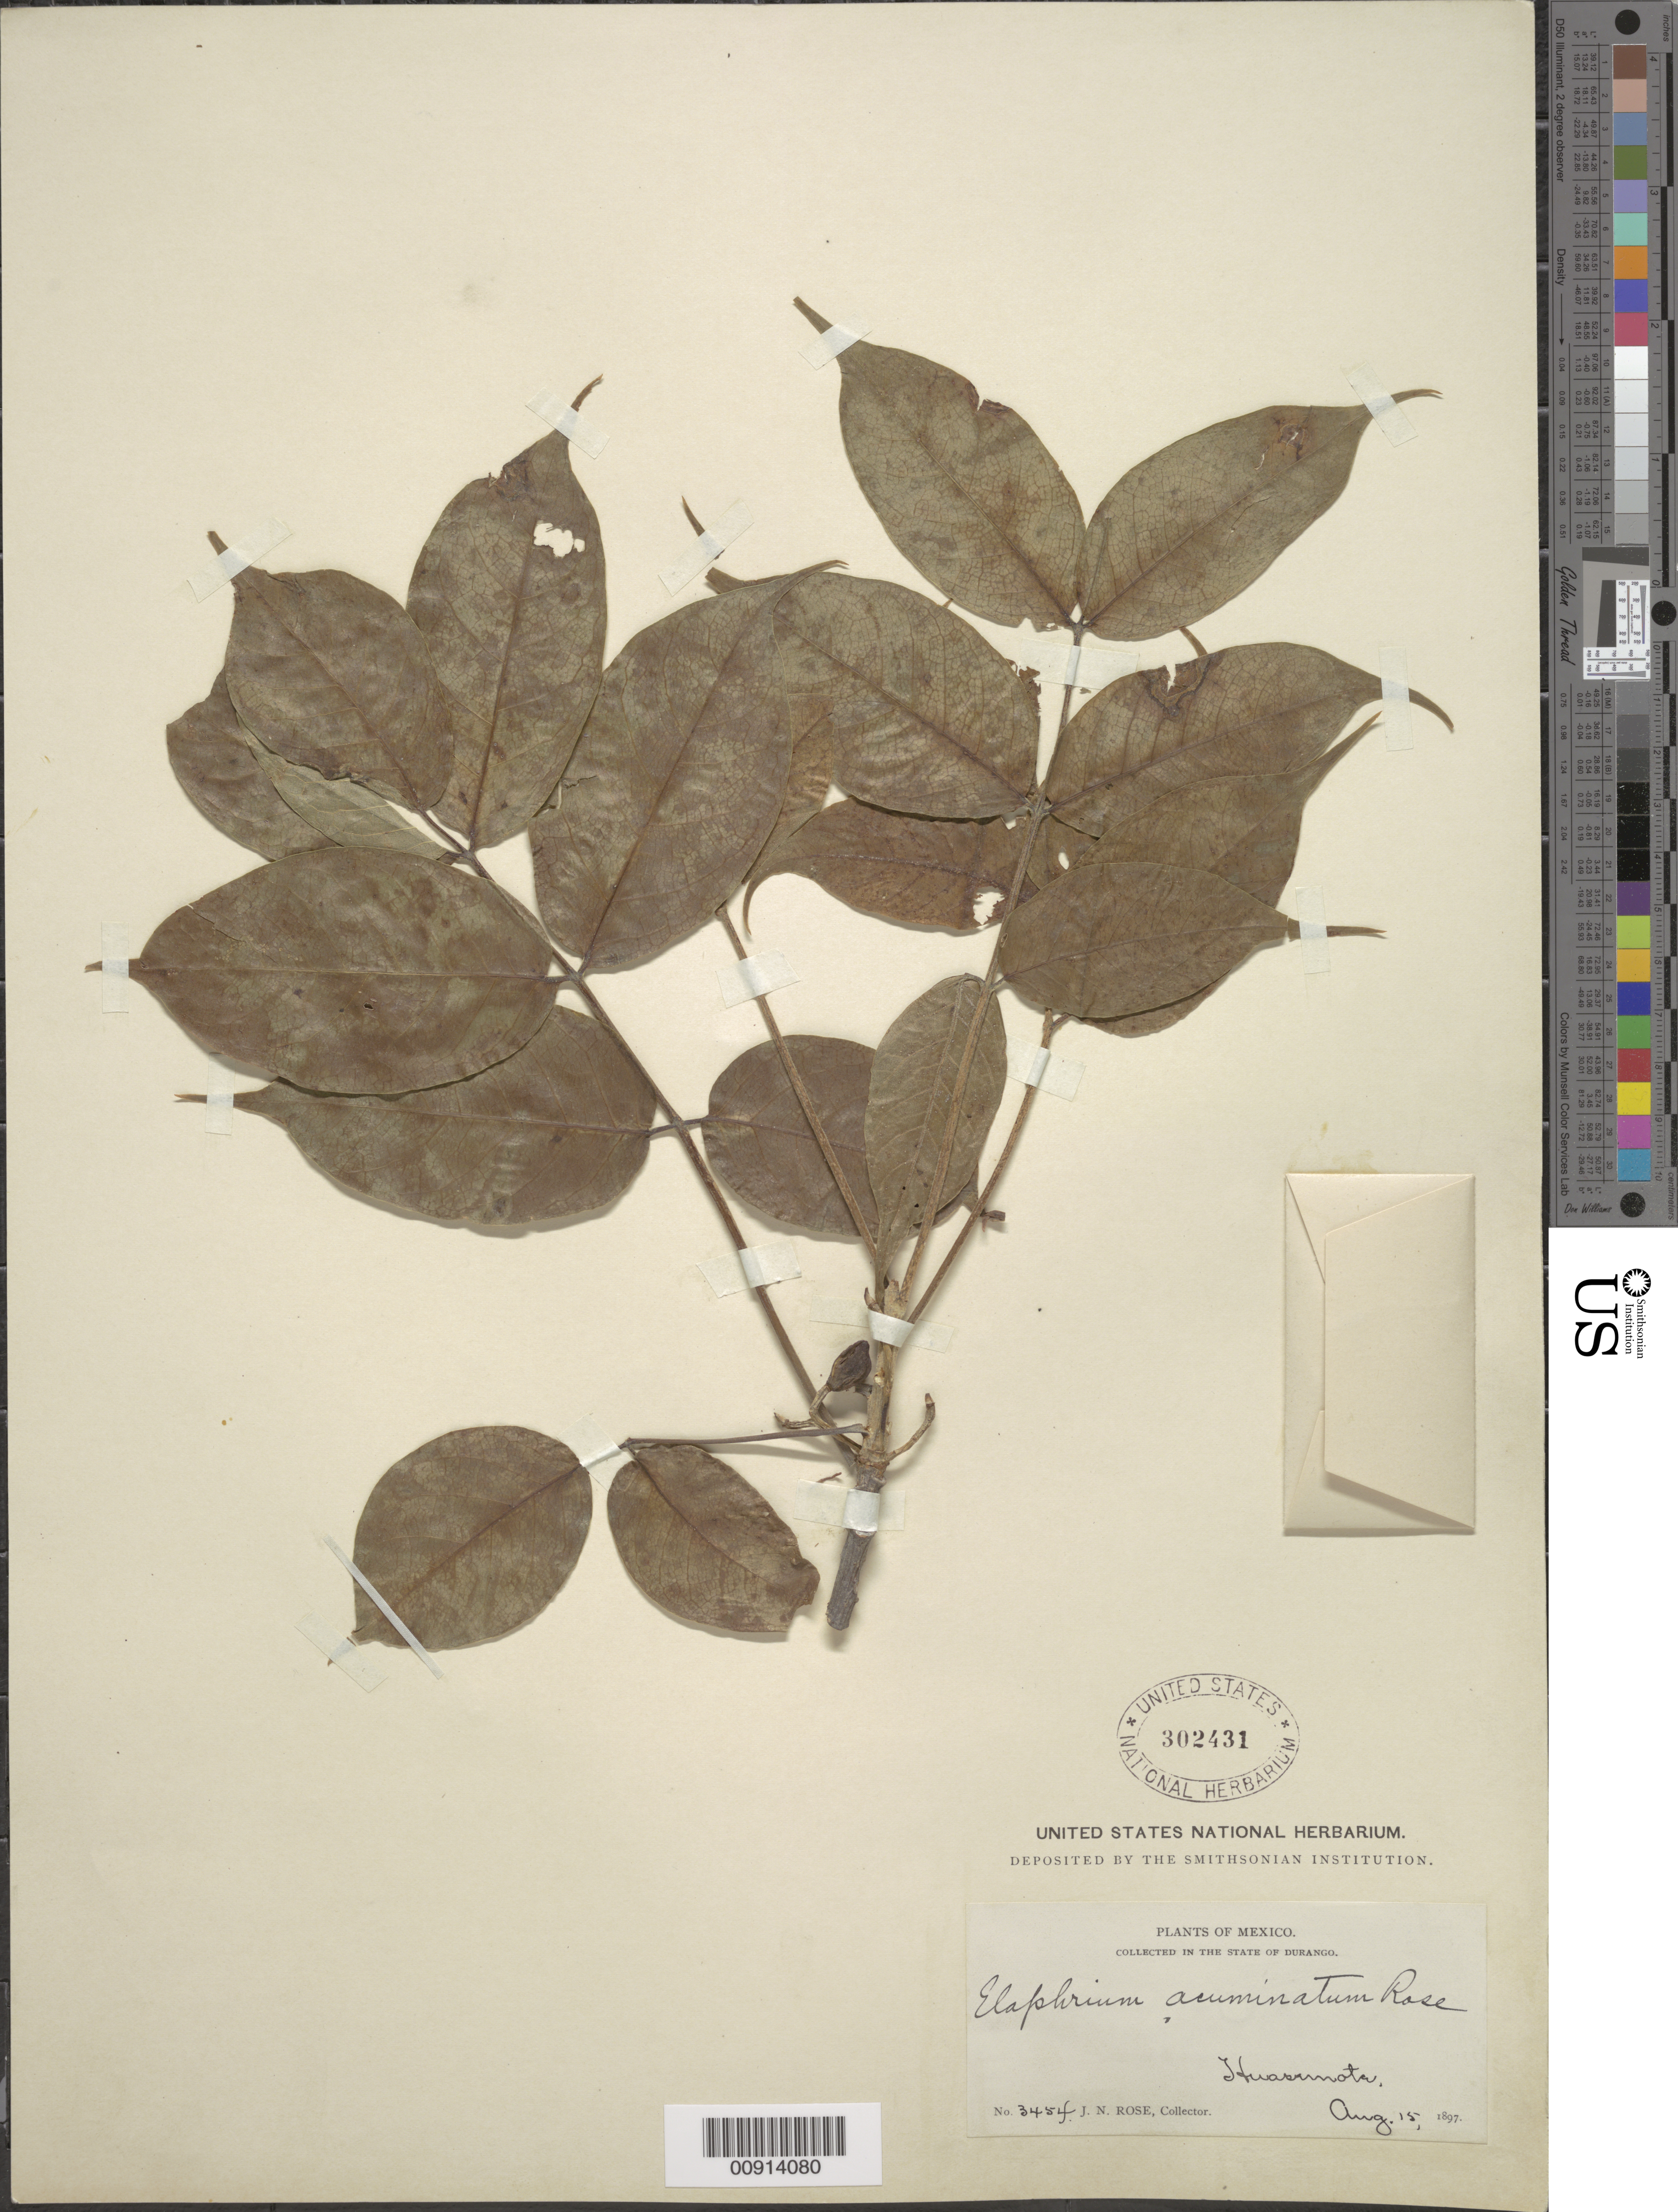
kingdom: Plantae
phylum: Tracheophyta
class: Magnoliopsida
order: Sapindales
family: Burseraceae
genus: Bursera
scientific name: Bursera roseana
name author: Rzed. et al.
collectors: J. N. Rose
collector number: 3454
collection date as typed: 15 Aug 1897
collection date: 1897-08-15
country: Mexico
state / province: Durango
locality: Huasemote, State of Durango.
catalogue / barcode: US 302431